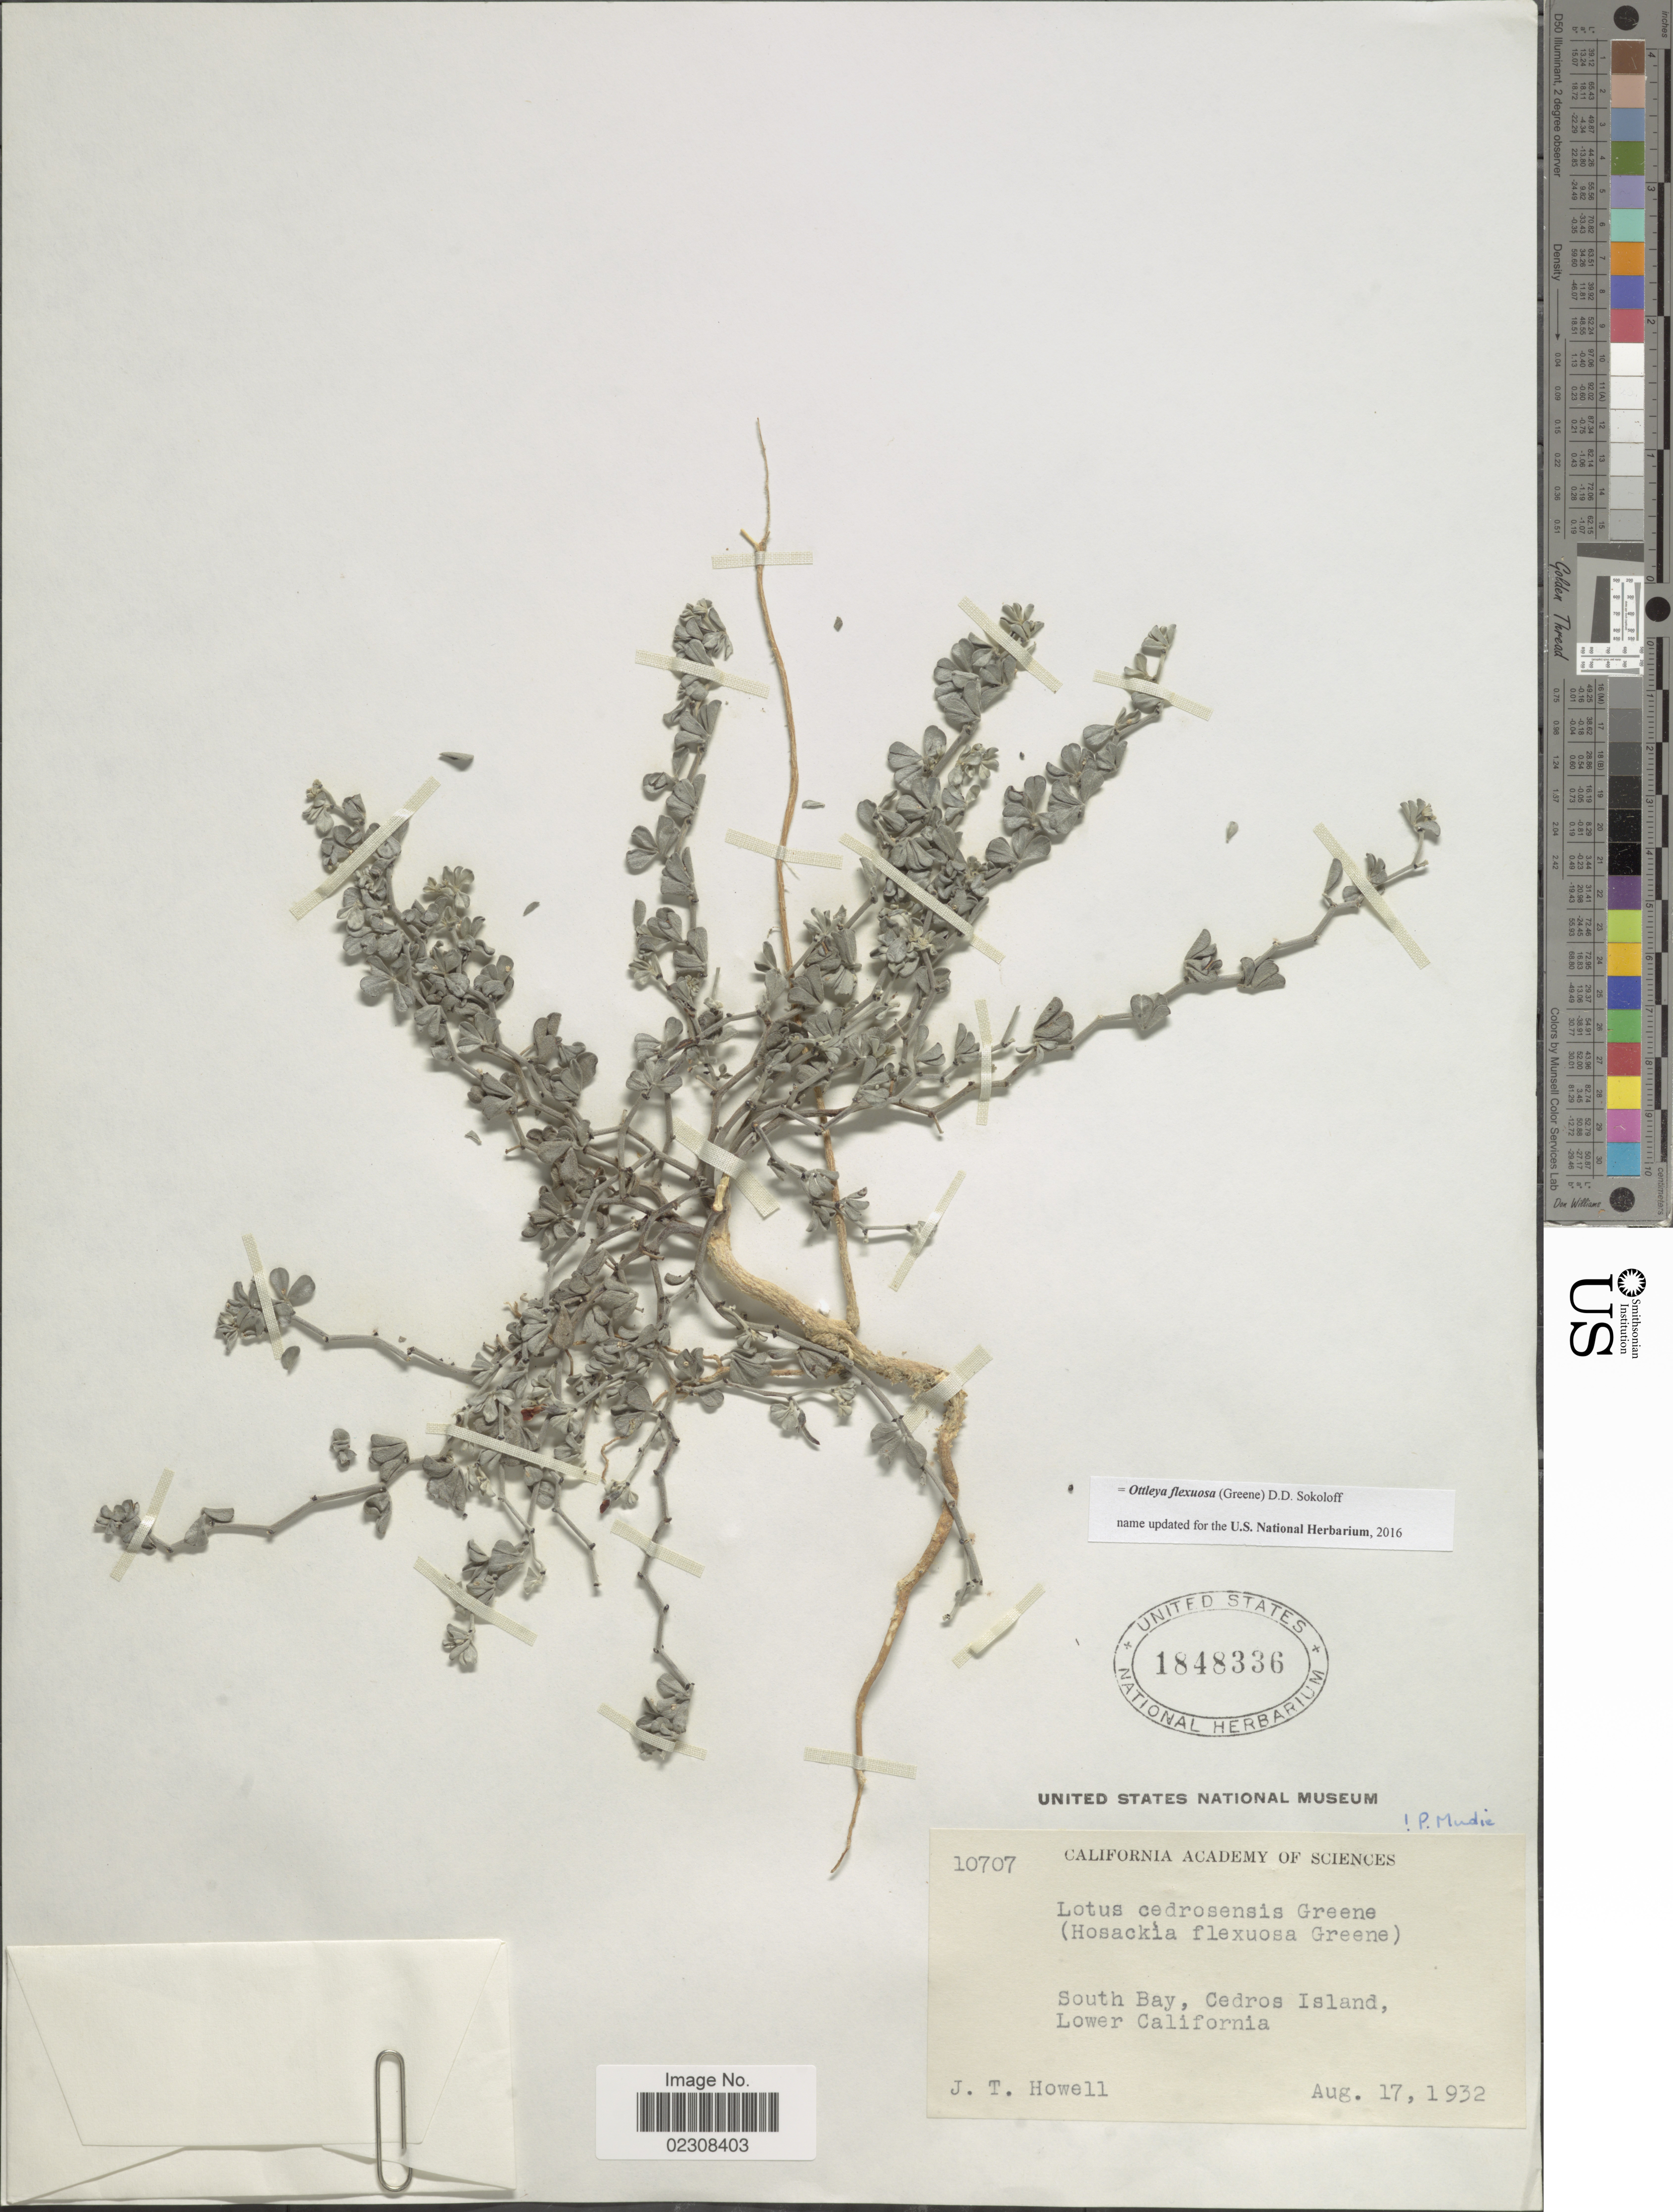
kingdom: Plantae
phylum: Tracheophyta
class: Magnoliopsida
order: Fabales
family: Fabaceae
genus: Ottleya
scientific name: Ottleya flexuosa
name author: (Greene) D.D. Sokoloff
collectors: J. T. Howell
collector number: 10707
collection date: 1932-08-17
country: Mexico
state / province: Baja California Norte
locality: Lower California, South Bay, Cedros Island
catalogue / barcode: US 1848336